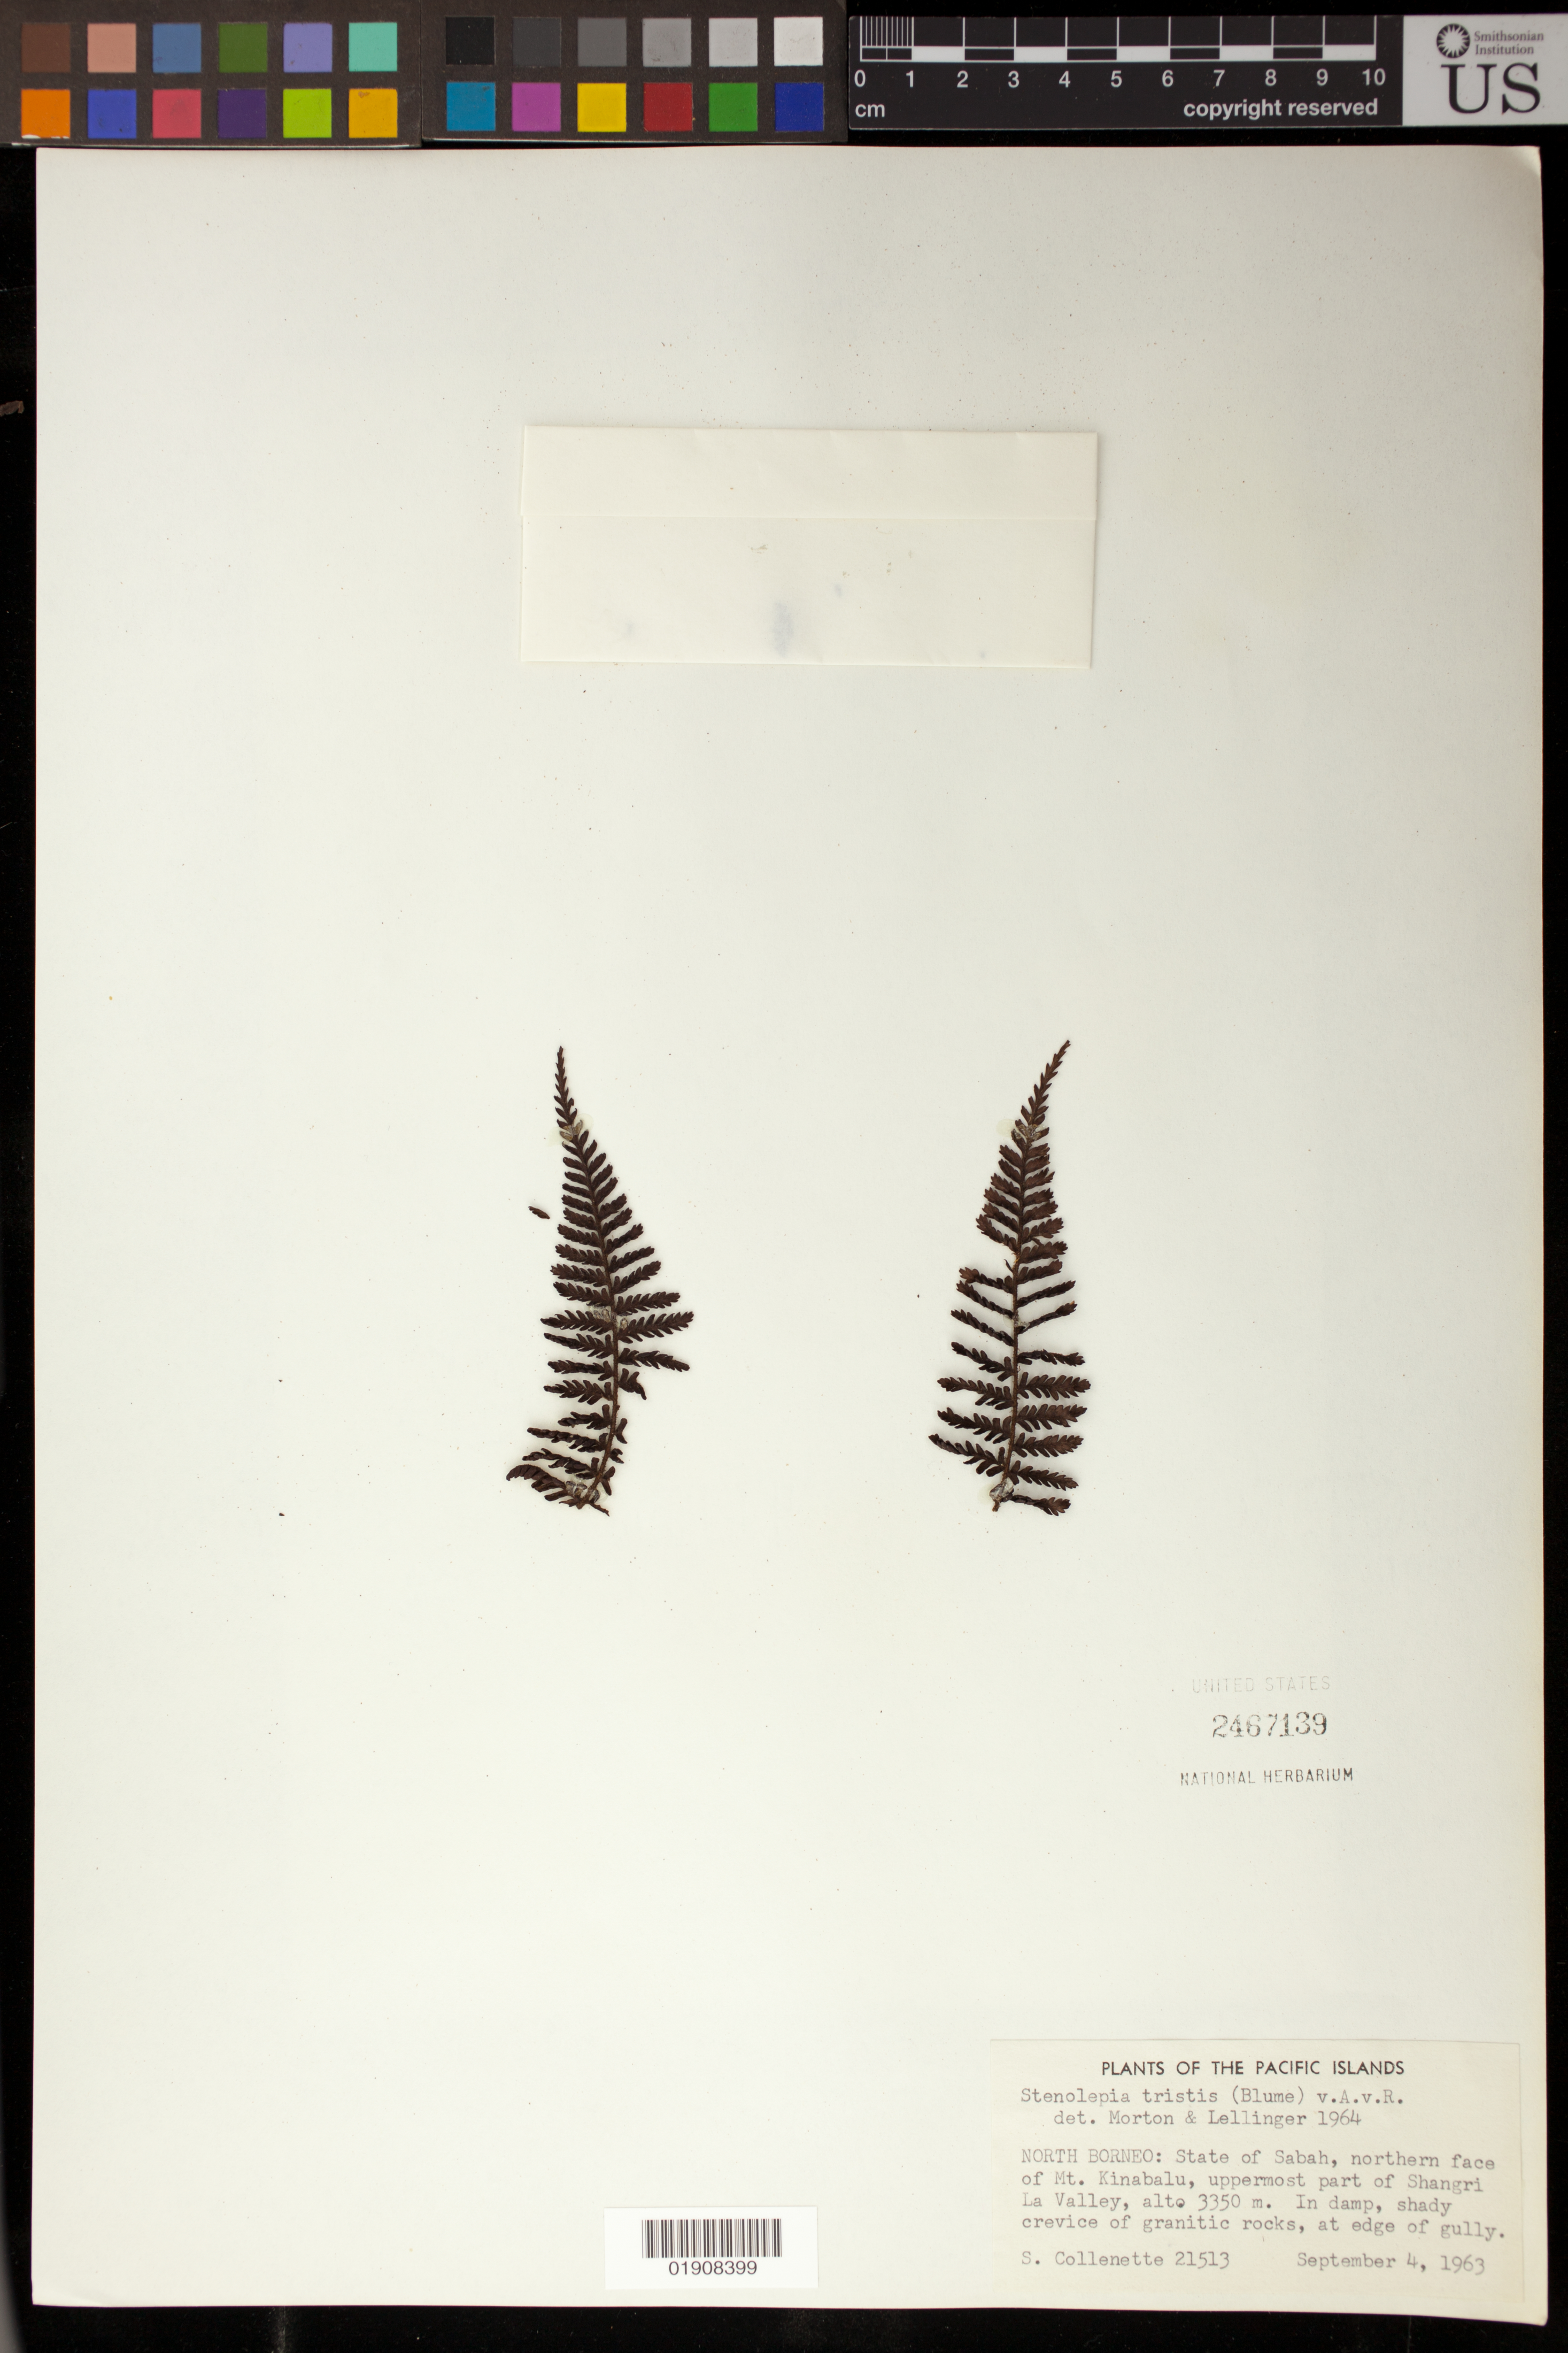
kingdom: Plantae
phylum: Tracheophyta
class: Polypodiopsida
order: Polypodiales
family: Dryopteridaceae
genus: Dryopteris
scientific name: Dryopteris hypolepidioides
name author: Rosenst.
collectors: S. Collenette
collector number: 21513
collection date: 1963-09-04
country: Malaysia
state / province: Sabah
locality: North Borneo, northern face of Mt. Kinabalu, uppermost part of Shangri La Valley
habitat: In damp, shady crevice of granitic rocks, at edge of gully.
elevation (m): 3350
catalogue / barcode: US 2467139